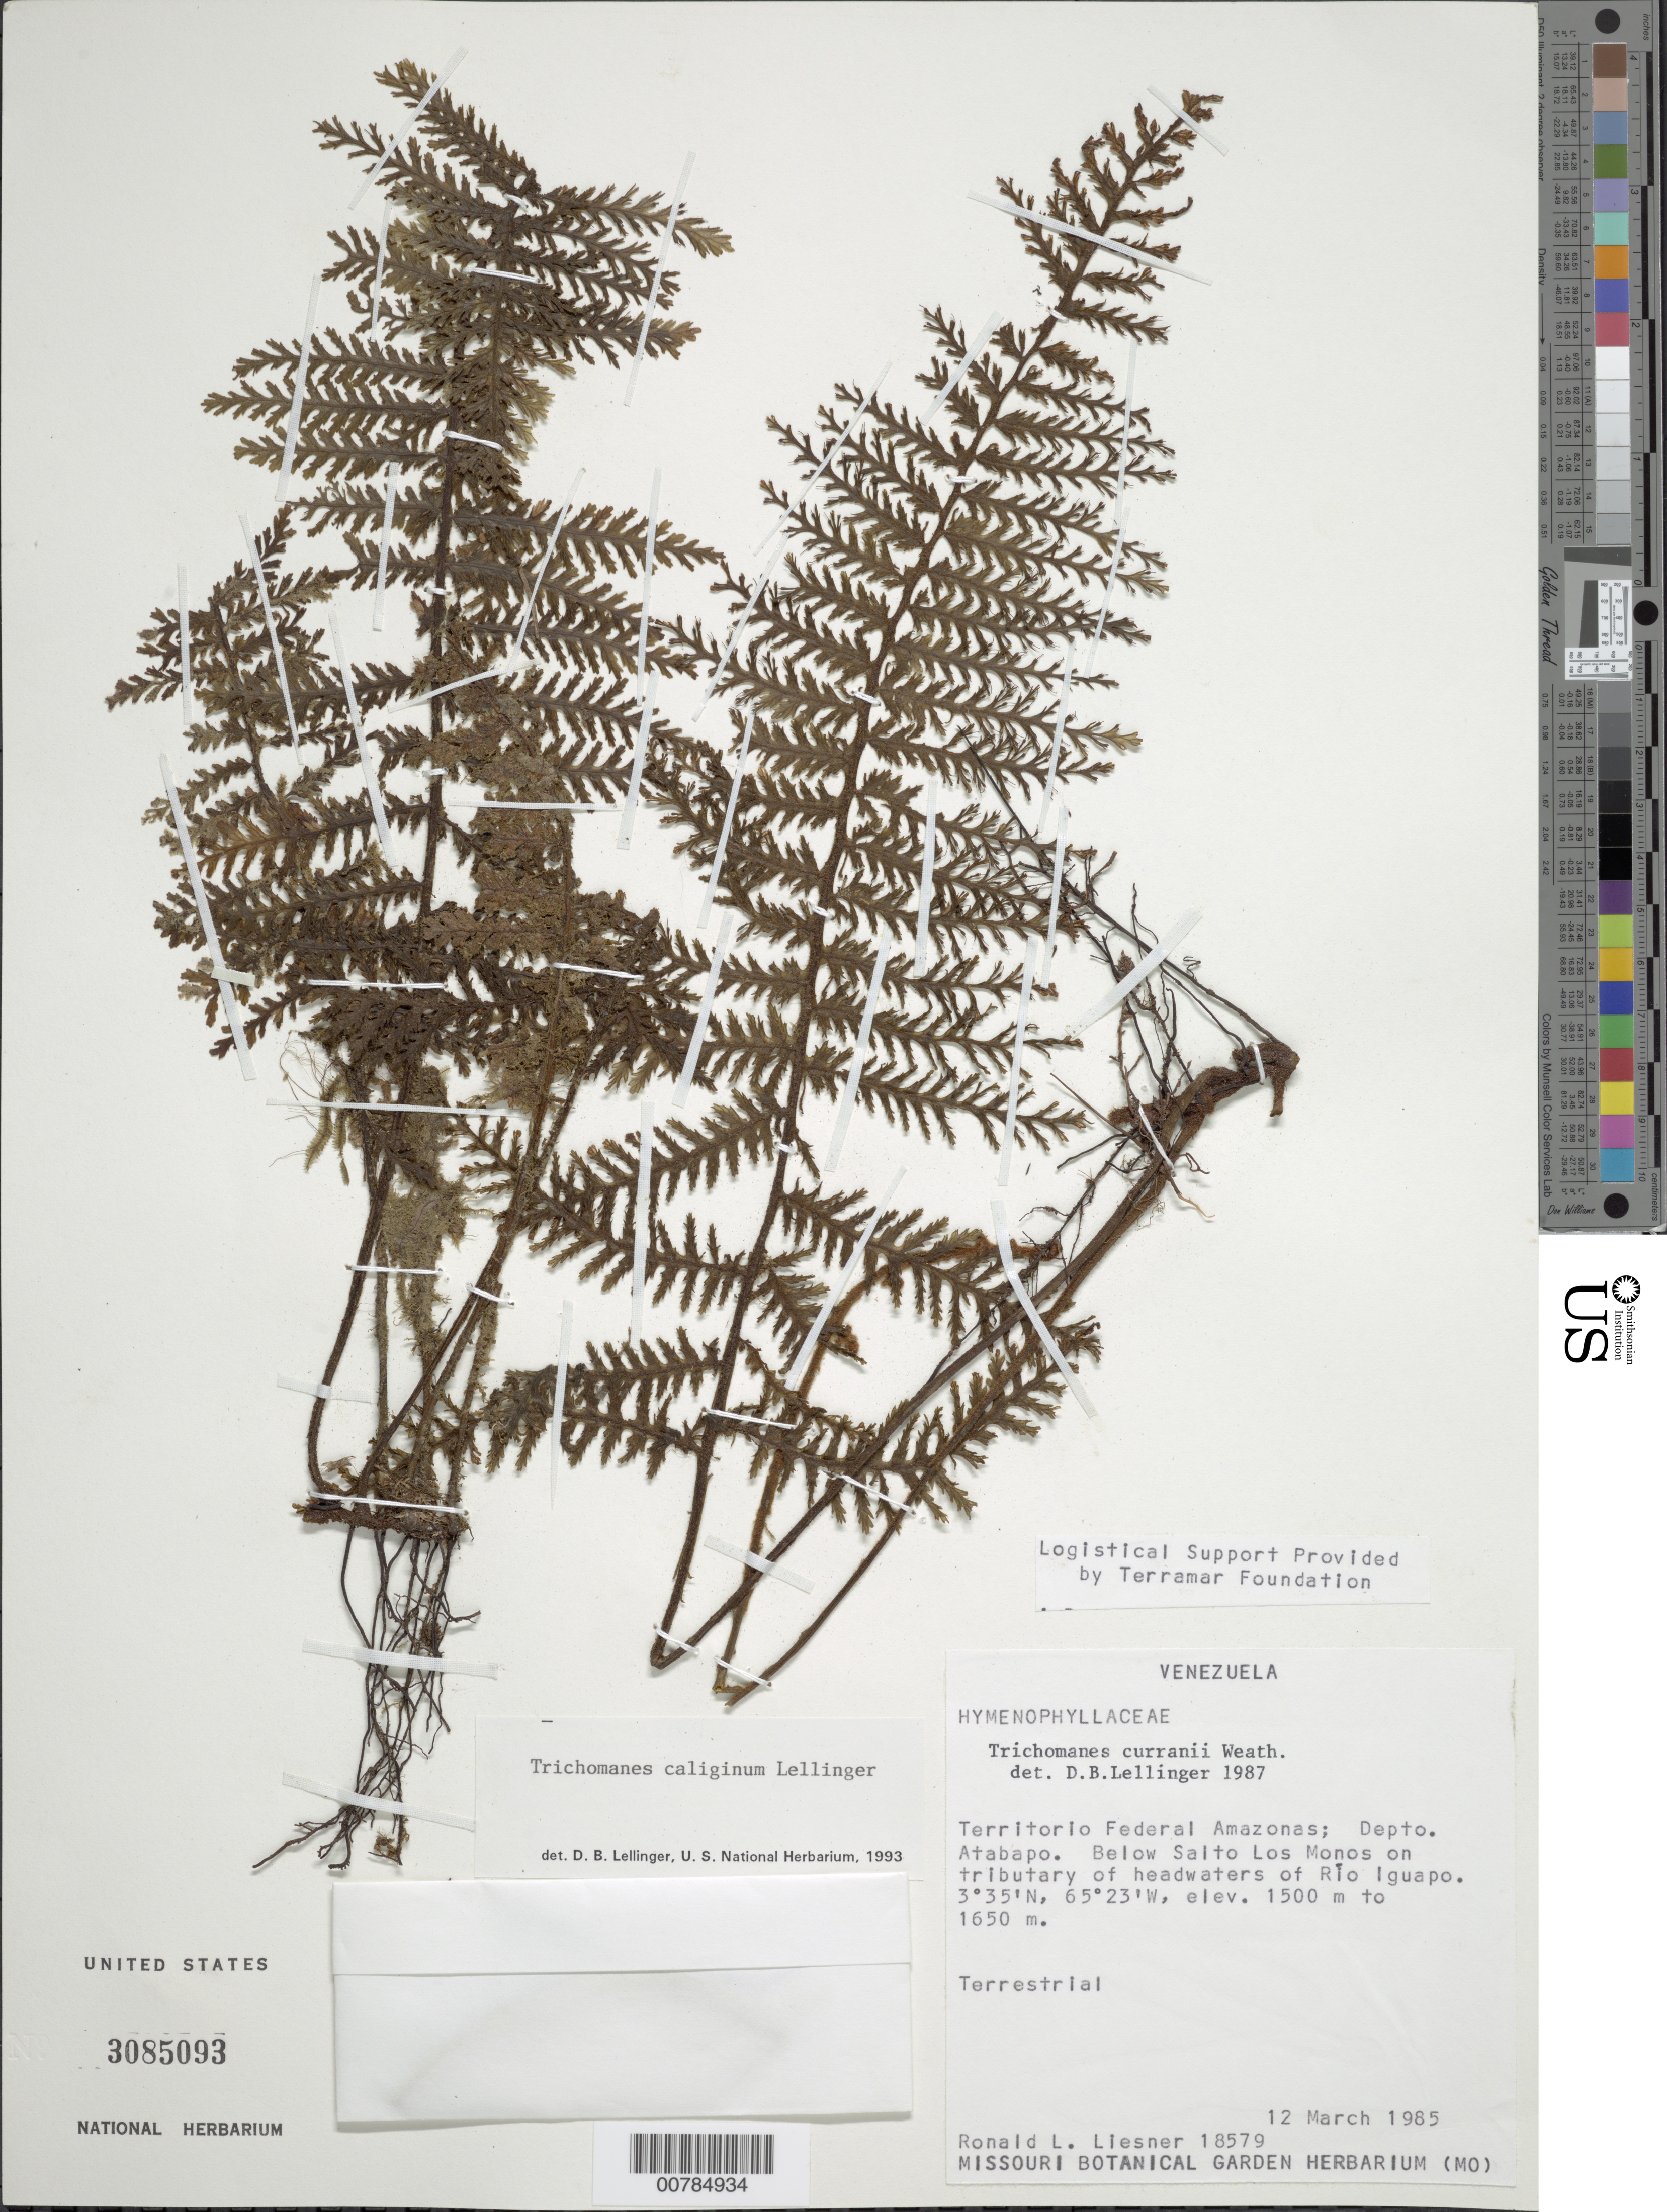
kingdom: Plantae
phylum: Tracheophyta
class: Polypodiopsida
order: Hymenophyllales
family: Hymenophyllaceae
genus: Trichomanes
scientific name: Trichomanes caliginum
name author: Lellinger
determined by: Lellinger, David B., (BOT), Smithsonian Institution - National Museum of Natural History (UNITED STATES)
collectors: R. L. Liesner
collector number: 18579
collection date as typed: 12-Mar-85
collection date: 1985-03-12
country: Venezuela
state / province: Amazonas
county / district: Atabapo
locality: Río Iguapo, below Salto Los Monos on tributary of headwaters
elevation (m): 1500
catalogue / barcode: US 3085093